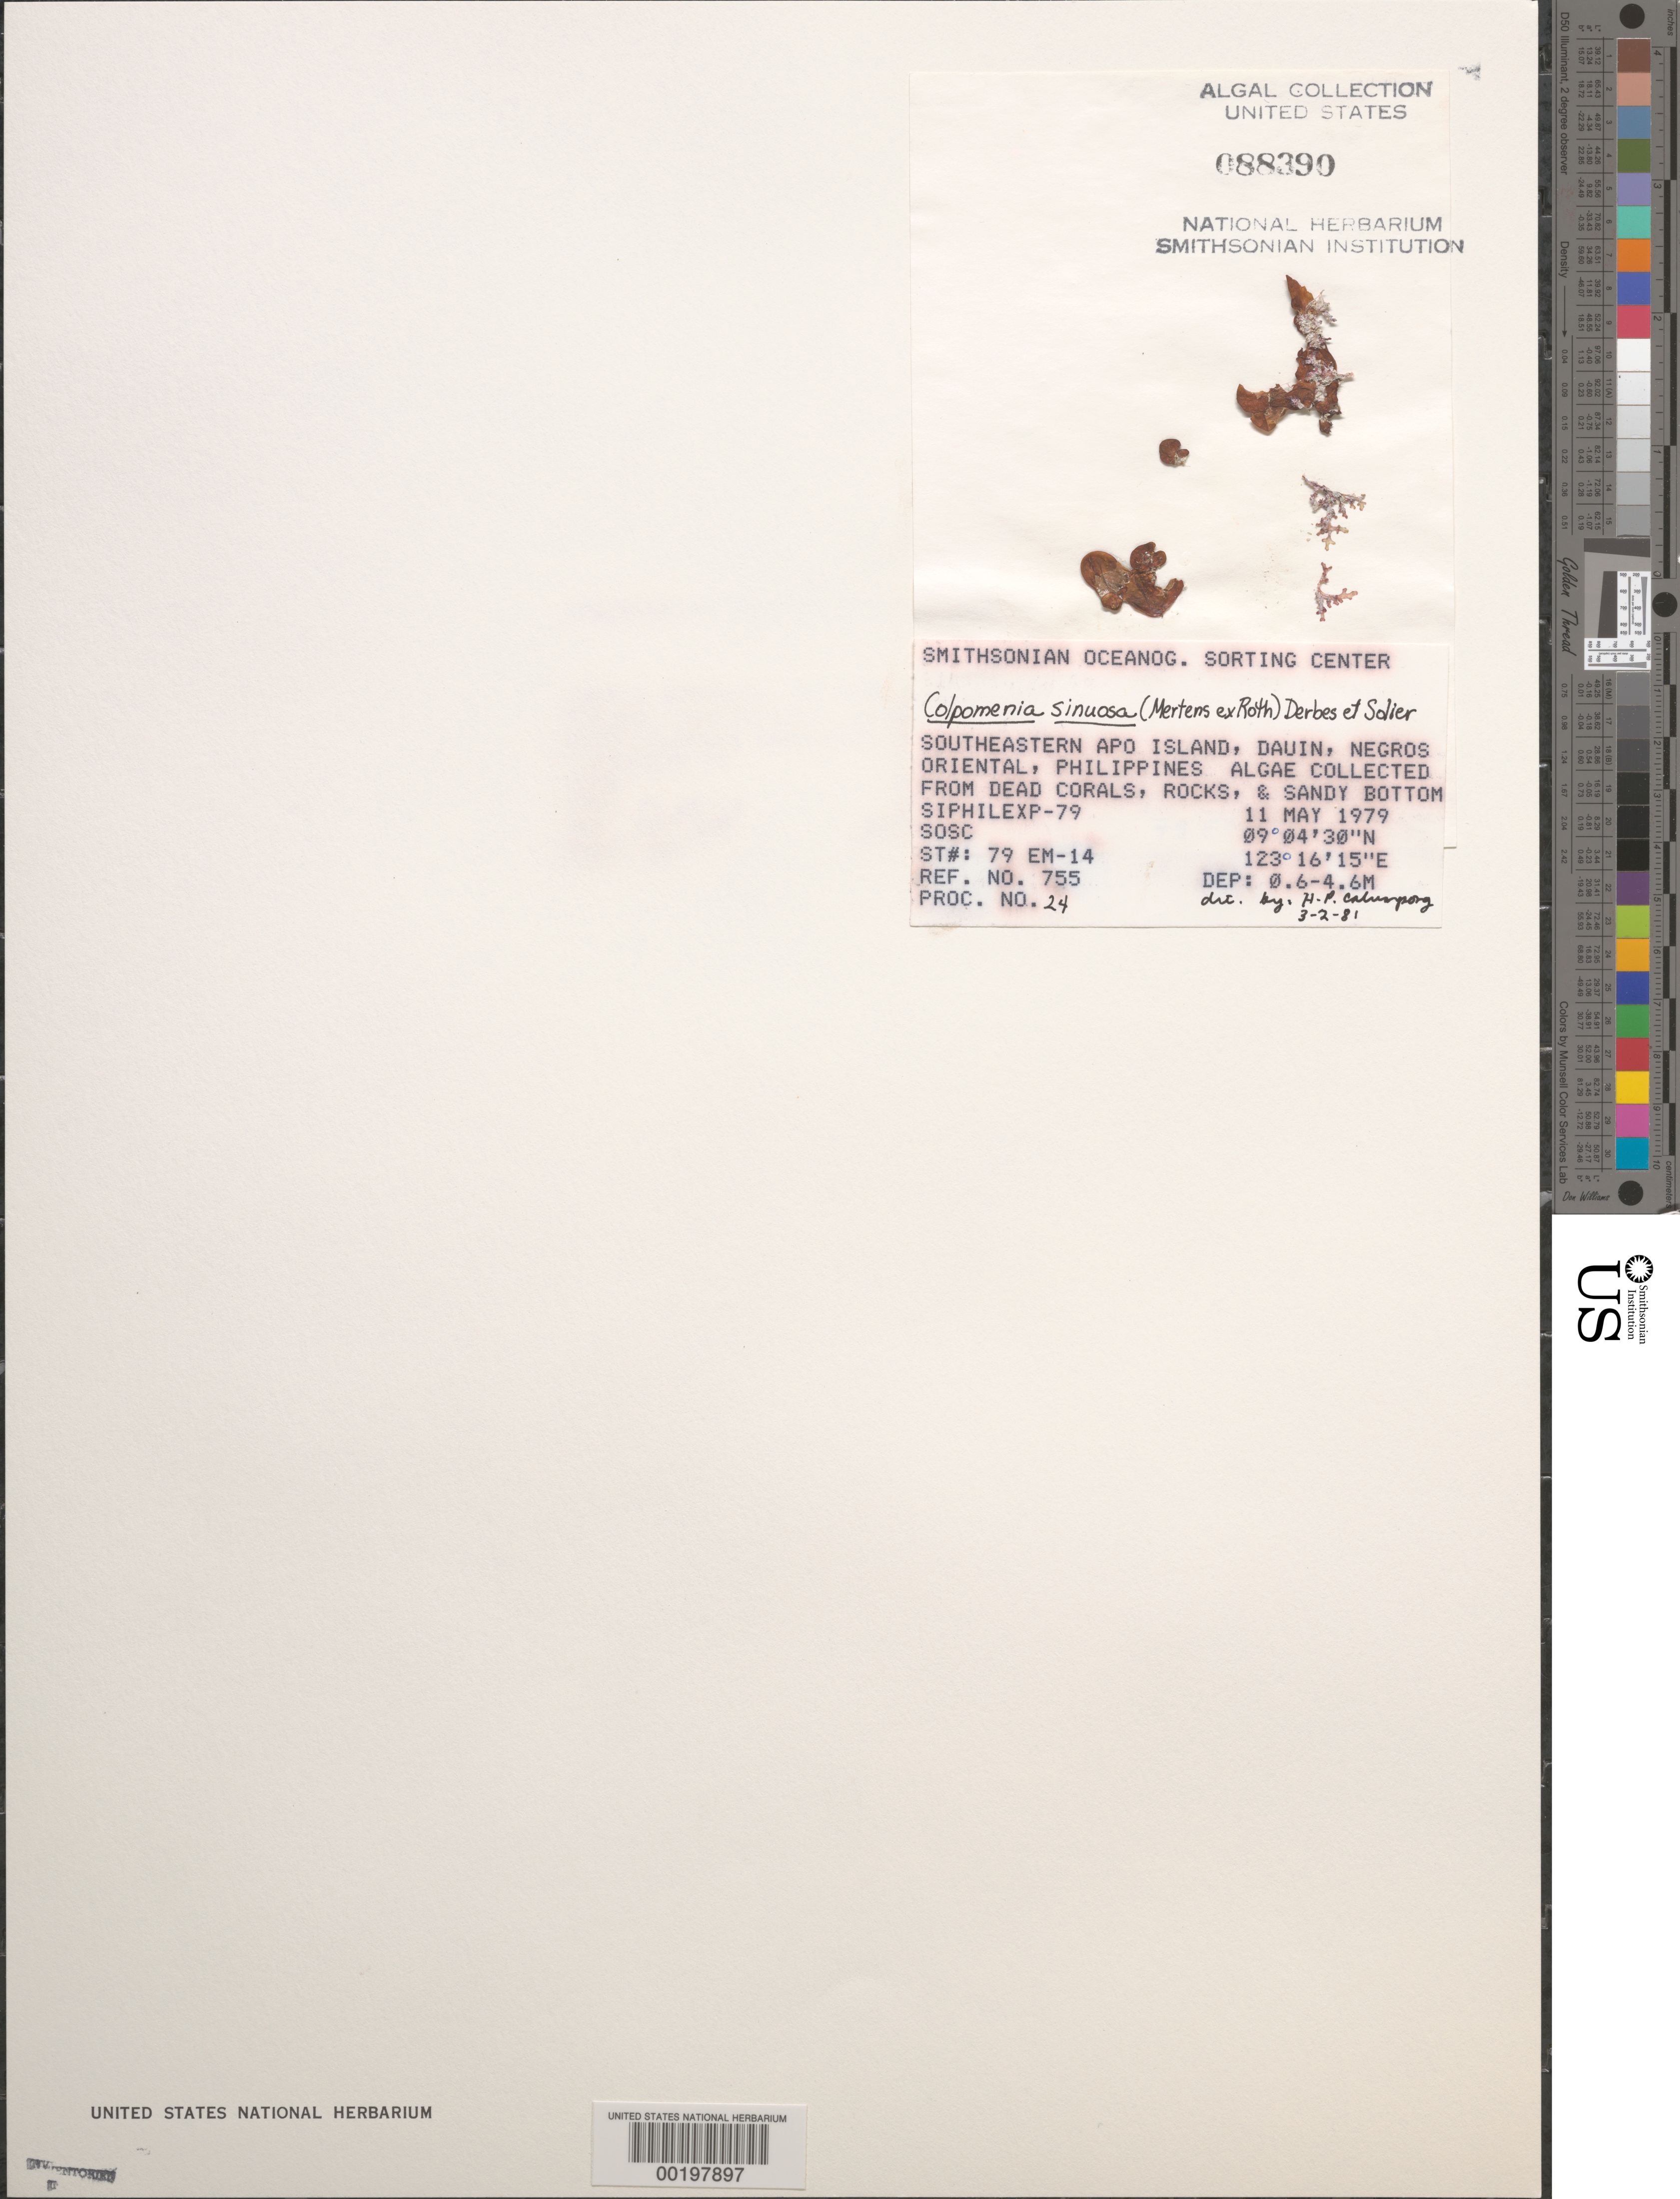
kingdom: Chromista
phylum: Ochrophyta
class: Phaeophyceae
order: Scytosiphonales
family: Scytosiphonaceae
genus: Colpomenia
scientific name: Colpomenia sinuosa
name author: (K. Mert. ex Roth) Derbes & Solier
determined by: Calumpong, H. P.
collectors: SOSC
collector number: Station 79 Em-14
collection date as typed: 11 May 1979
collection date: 1979-05-11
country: Philippines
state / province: Central Visayas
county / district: Negros Oriental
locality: Apo island, dauin, negros oriental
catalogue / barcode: US 88390